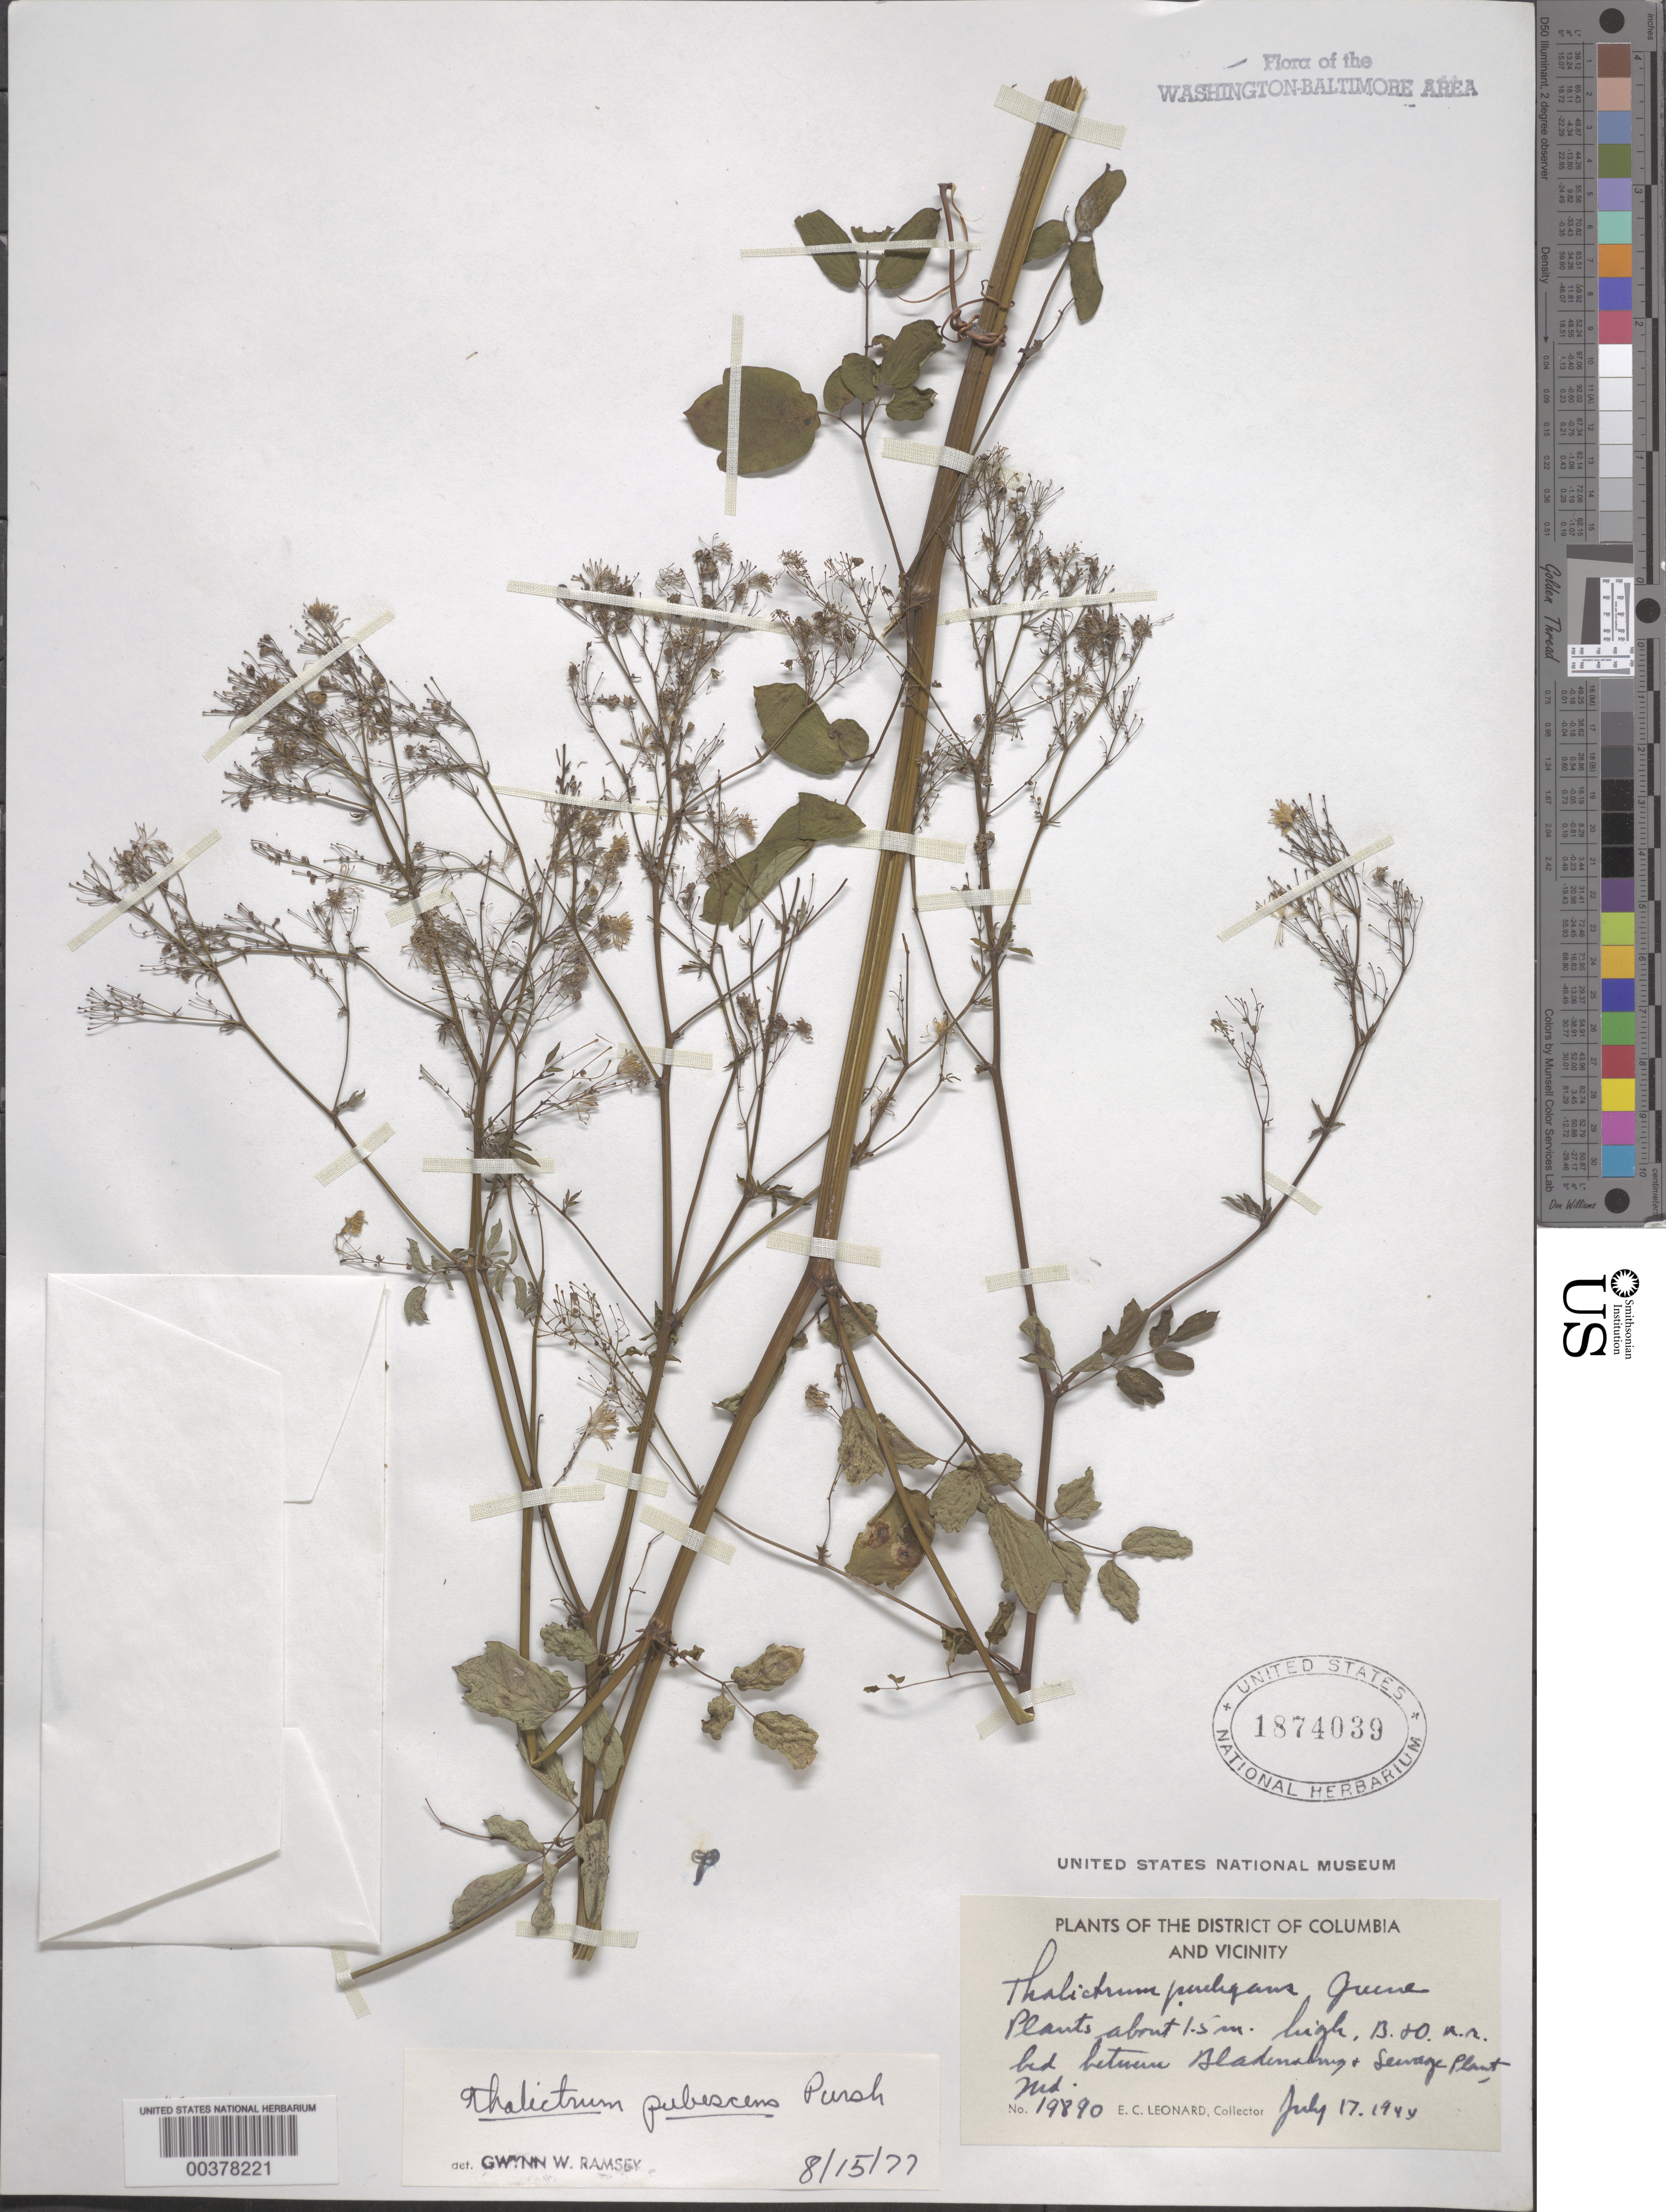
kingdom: Plantae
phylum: Tracheophyta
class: Magnoliopsida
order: Ranunculales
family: Ranunculaceae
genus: Thalictrum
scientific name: Thalictrum pubescens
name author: Pursh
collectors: E. C. Leonard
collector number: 19890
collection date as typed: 17 Jul 1944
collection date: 1944-07-17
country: United States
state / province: Maryland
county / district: Prince George's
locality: Between Bladensburg and Sewage Plant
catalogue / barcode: US 1874039